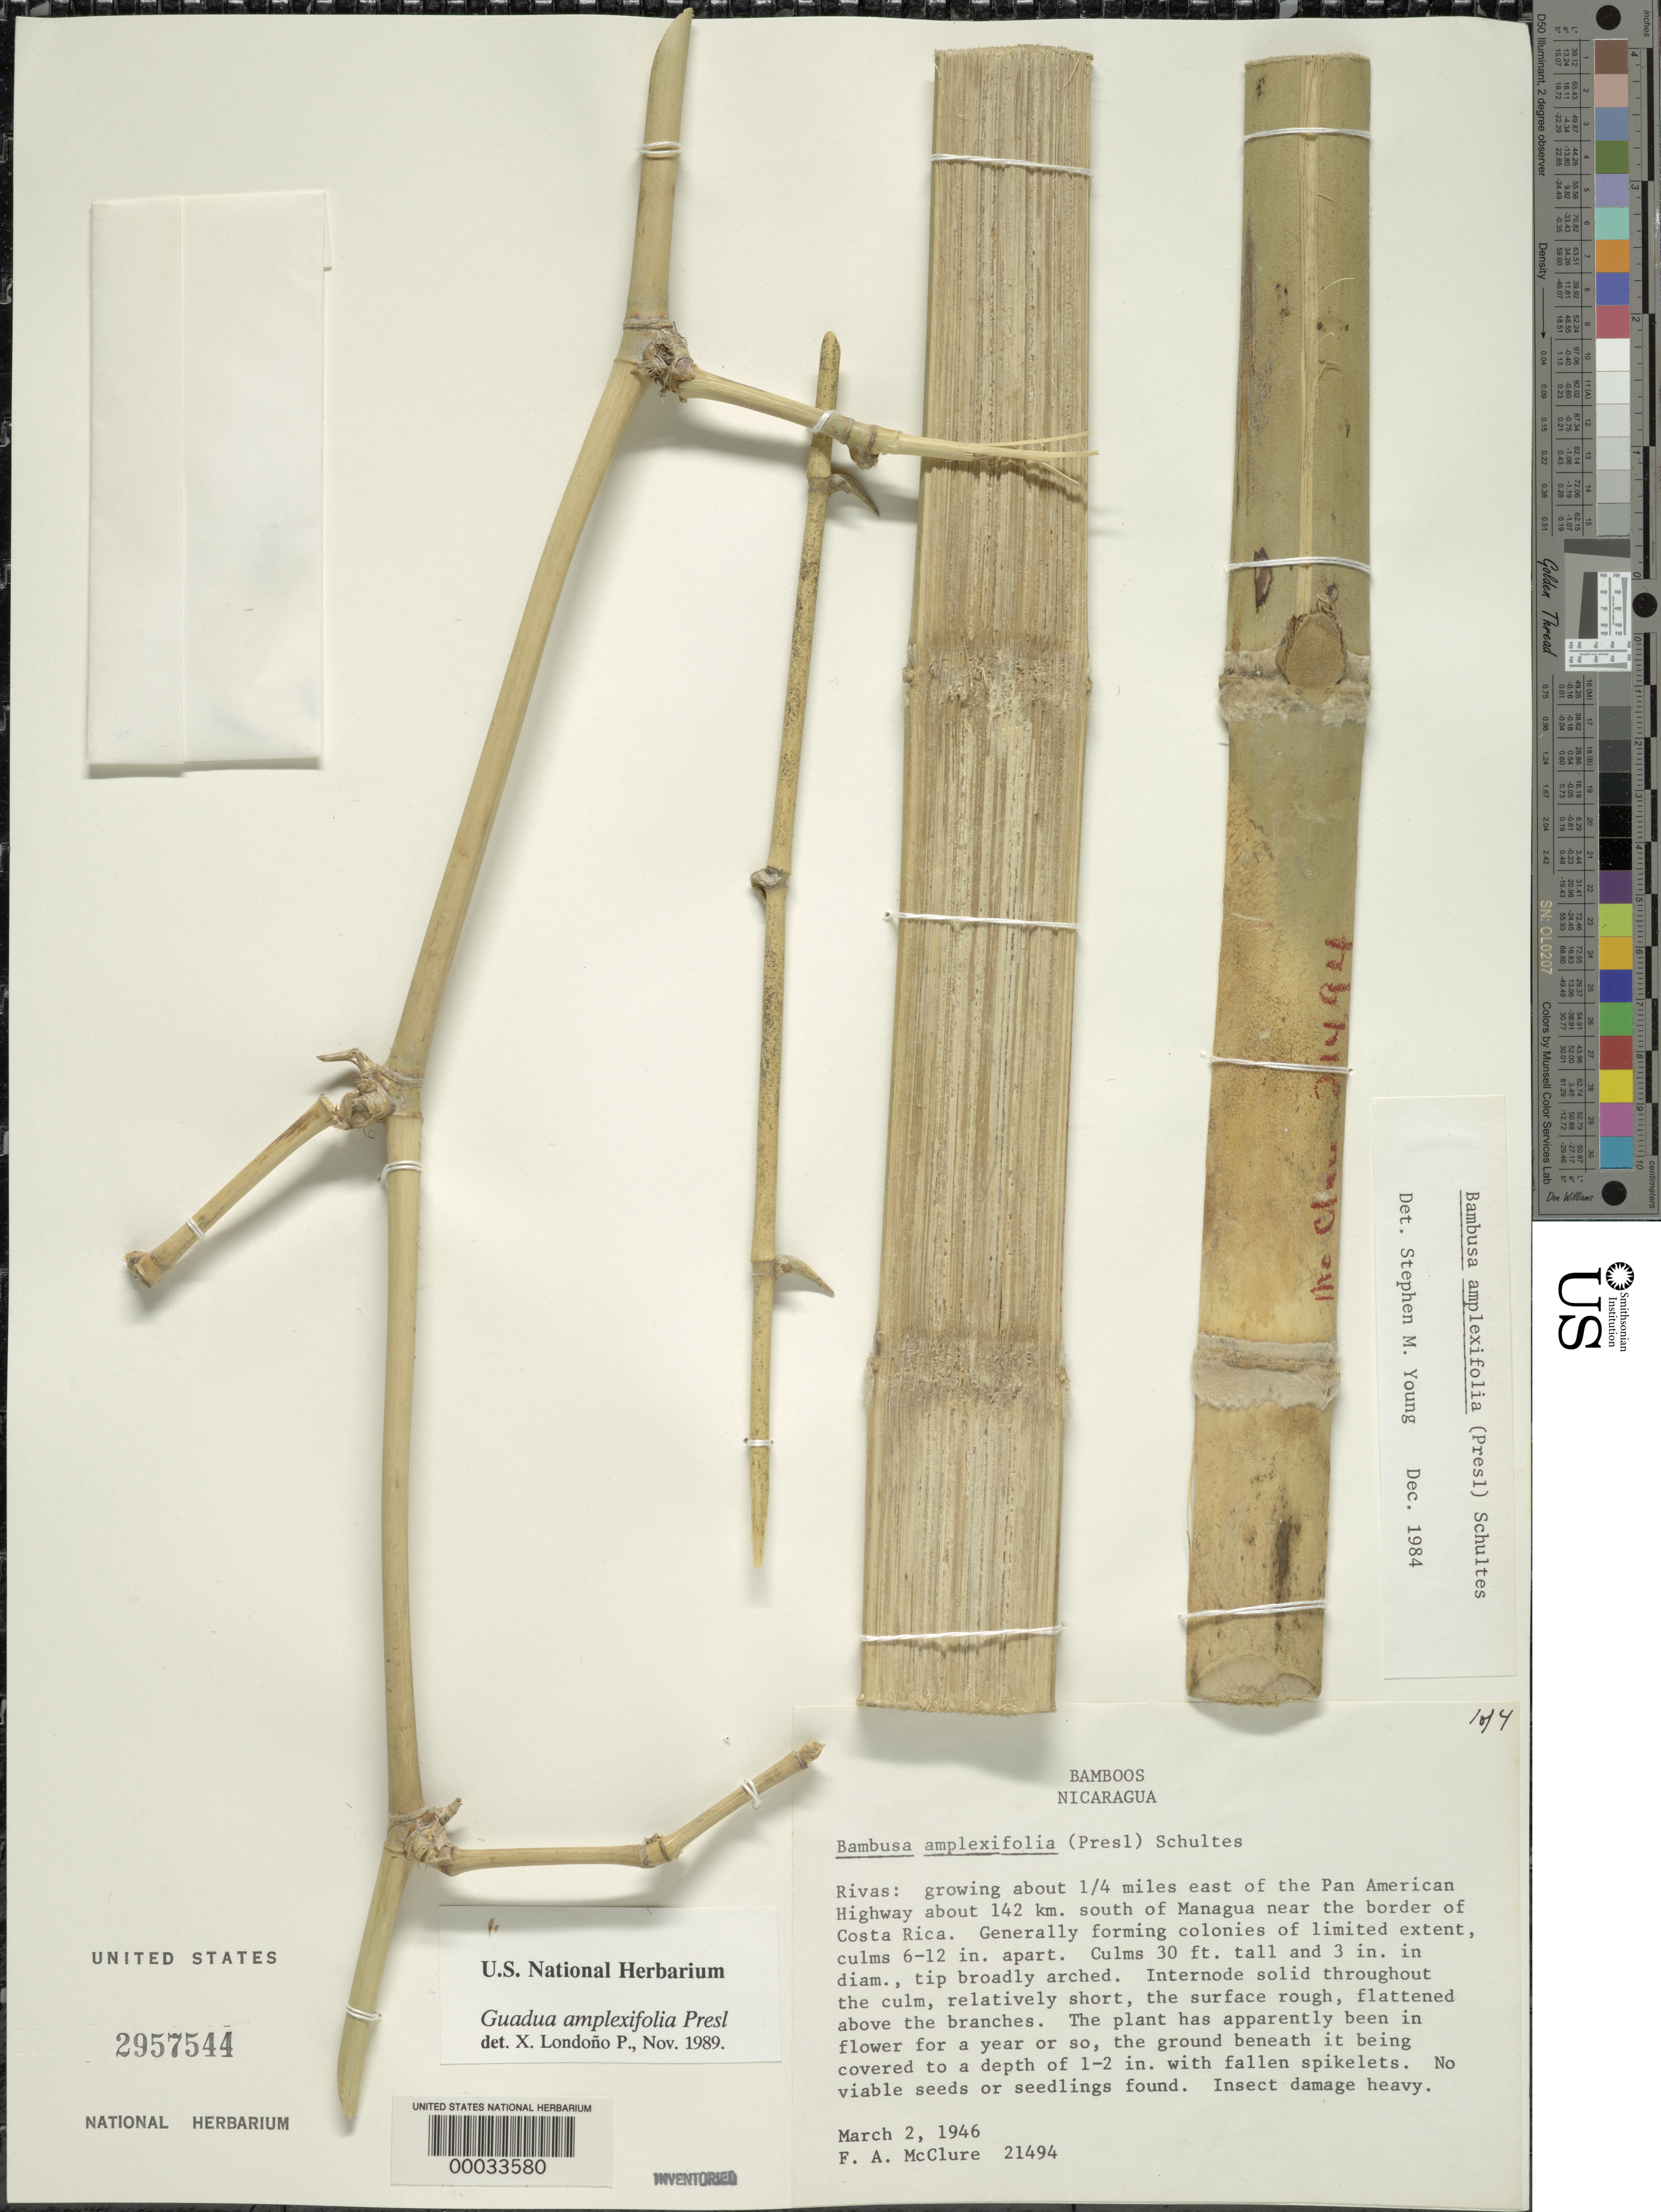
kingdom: Plantae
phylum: Tracheophyta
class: Liliopsida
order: Poales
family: Poaceae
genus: Guadua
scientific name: Guadua amplexifolia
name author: J. Presl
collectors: F. A. McClure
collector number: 21494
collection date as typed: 02 Mar 1946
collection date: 1946-03-02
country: Nicaragua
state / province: Rivas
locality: Pan amer. hwy., costa rica border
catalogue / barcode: US 2957544